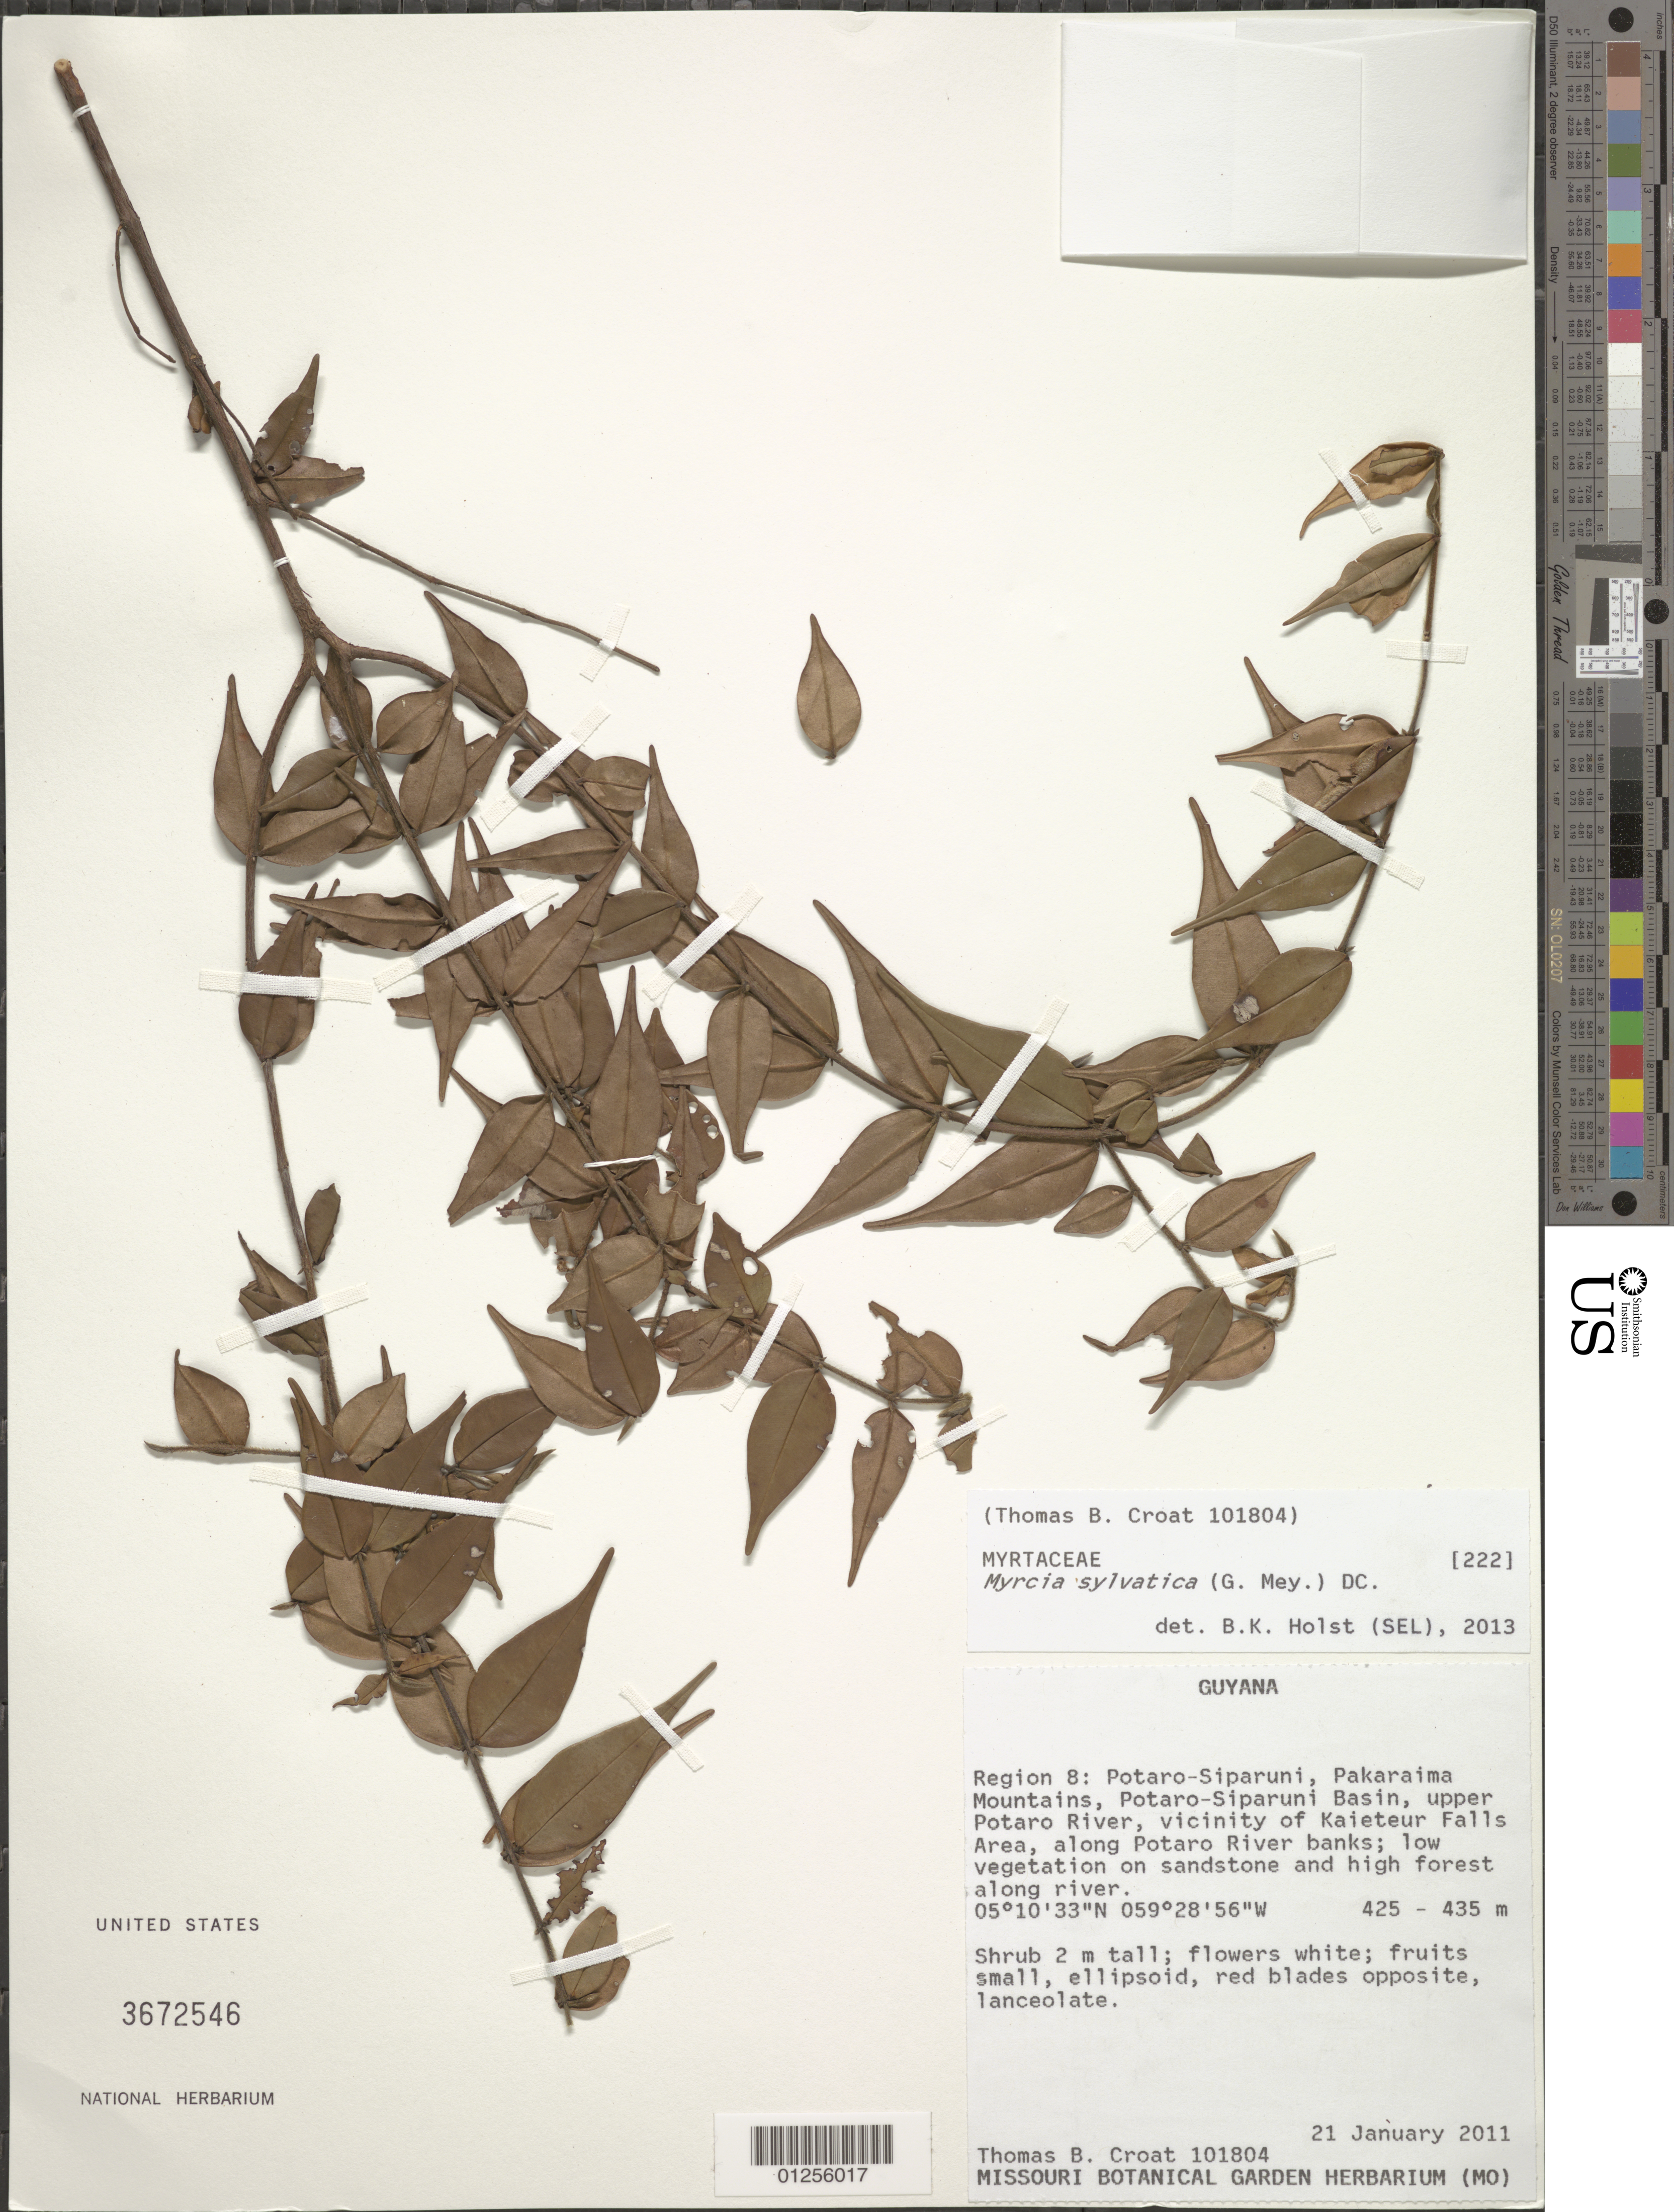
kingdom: Plantae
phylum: Tracheophyta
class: Magnoliopsida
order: Myrtales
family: Myrtaceae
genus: Myrcia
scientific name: Myrcia sylvatica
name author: (G. Mey.) DC.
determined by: Holst, Bruce K.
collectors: T. B. Croat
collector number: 101804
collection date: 2011-01-21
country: Guyana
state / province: Potaro-Siparuni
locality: Iwokrama International Rainforest Reserve, Iwokrama Mountains, Turtle Mountain, from Turtle Mountain base camp to summit of Turtle Mountain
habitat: Low vegetation on sandstone and high forest along river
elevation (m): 284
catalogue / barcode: US 3672546